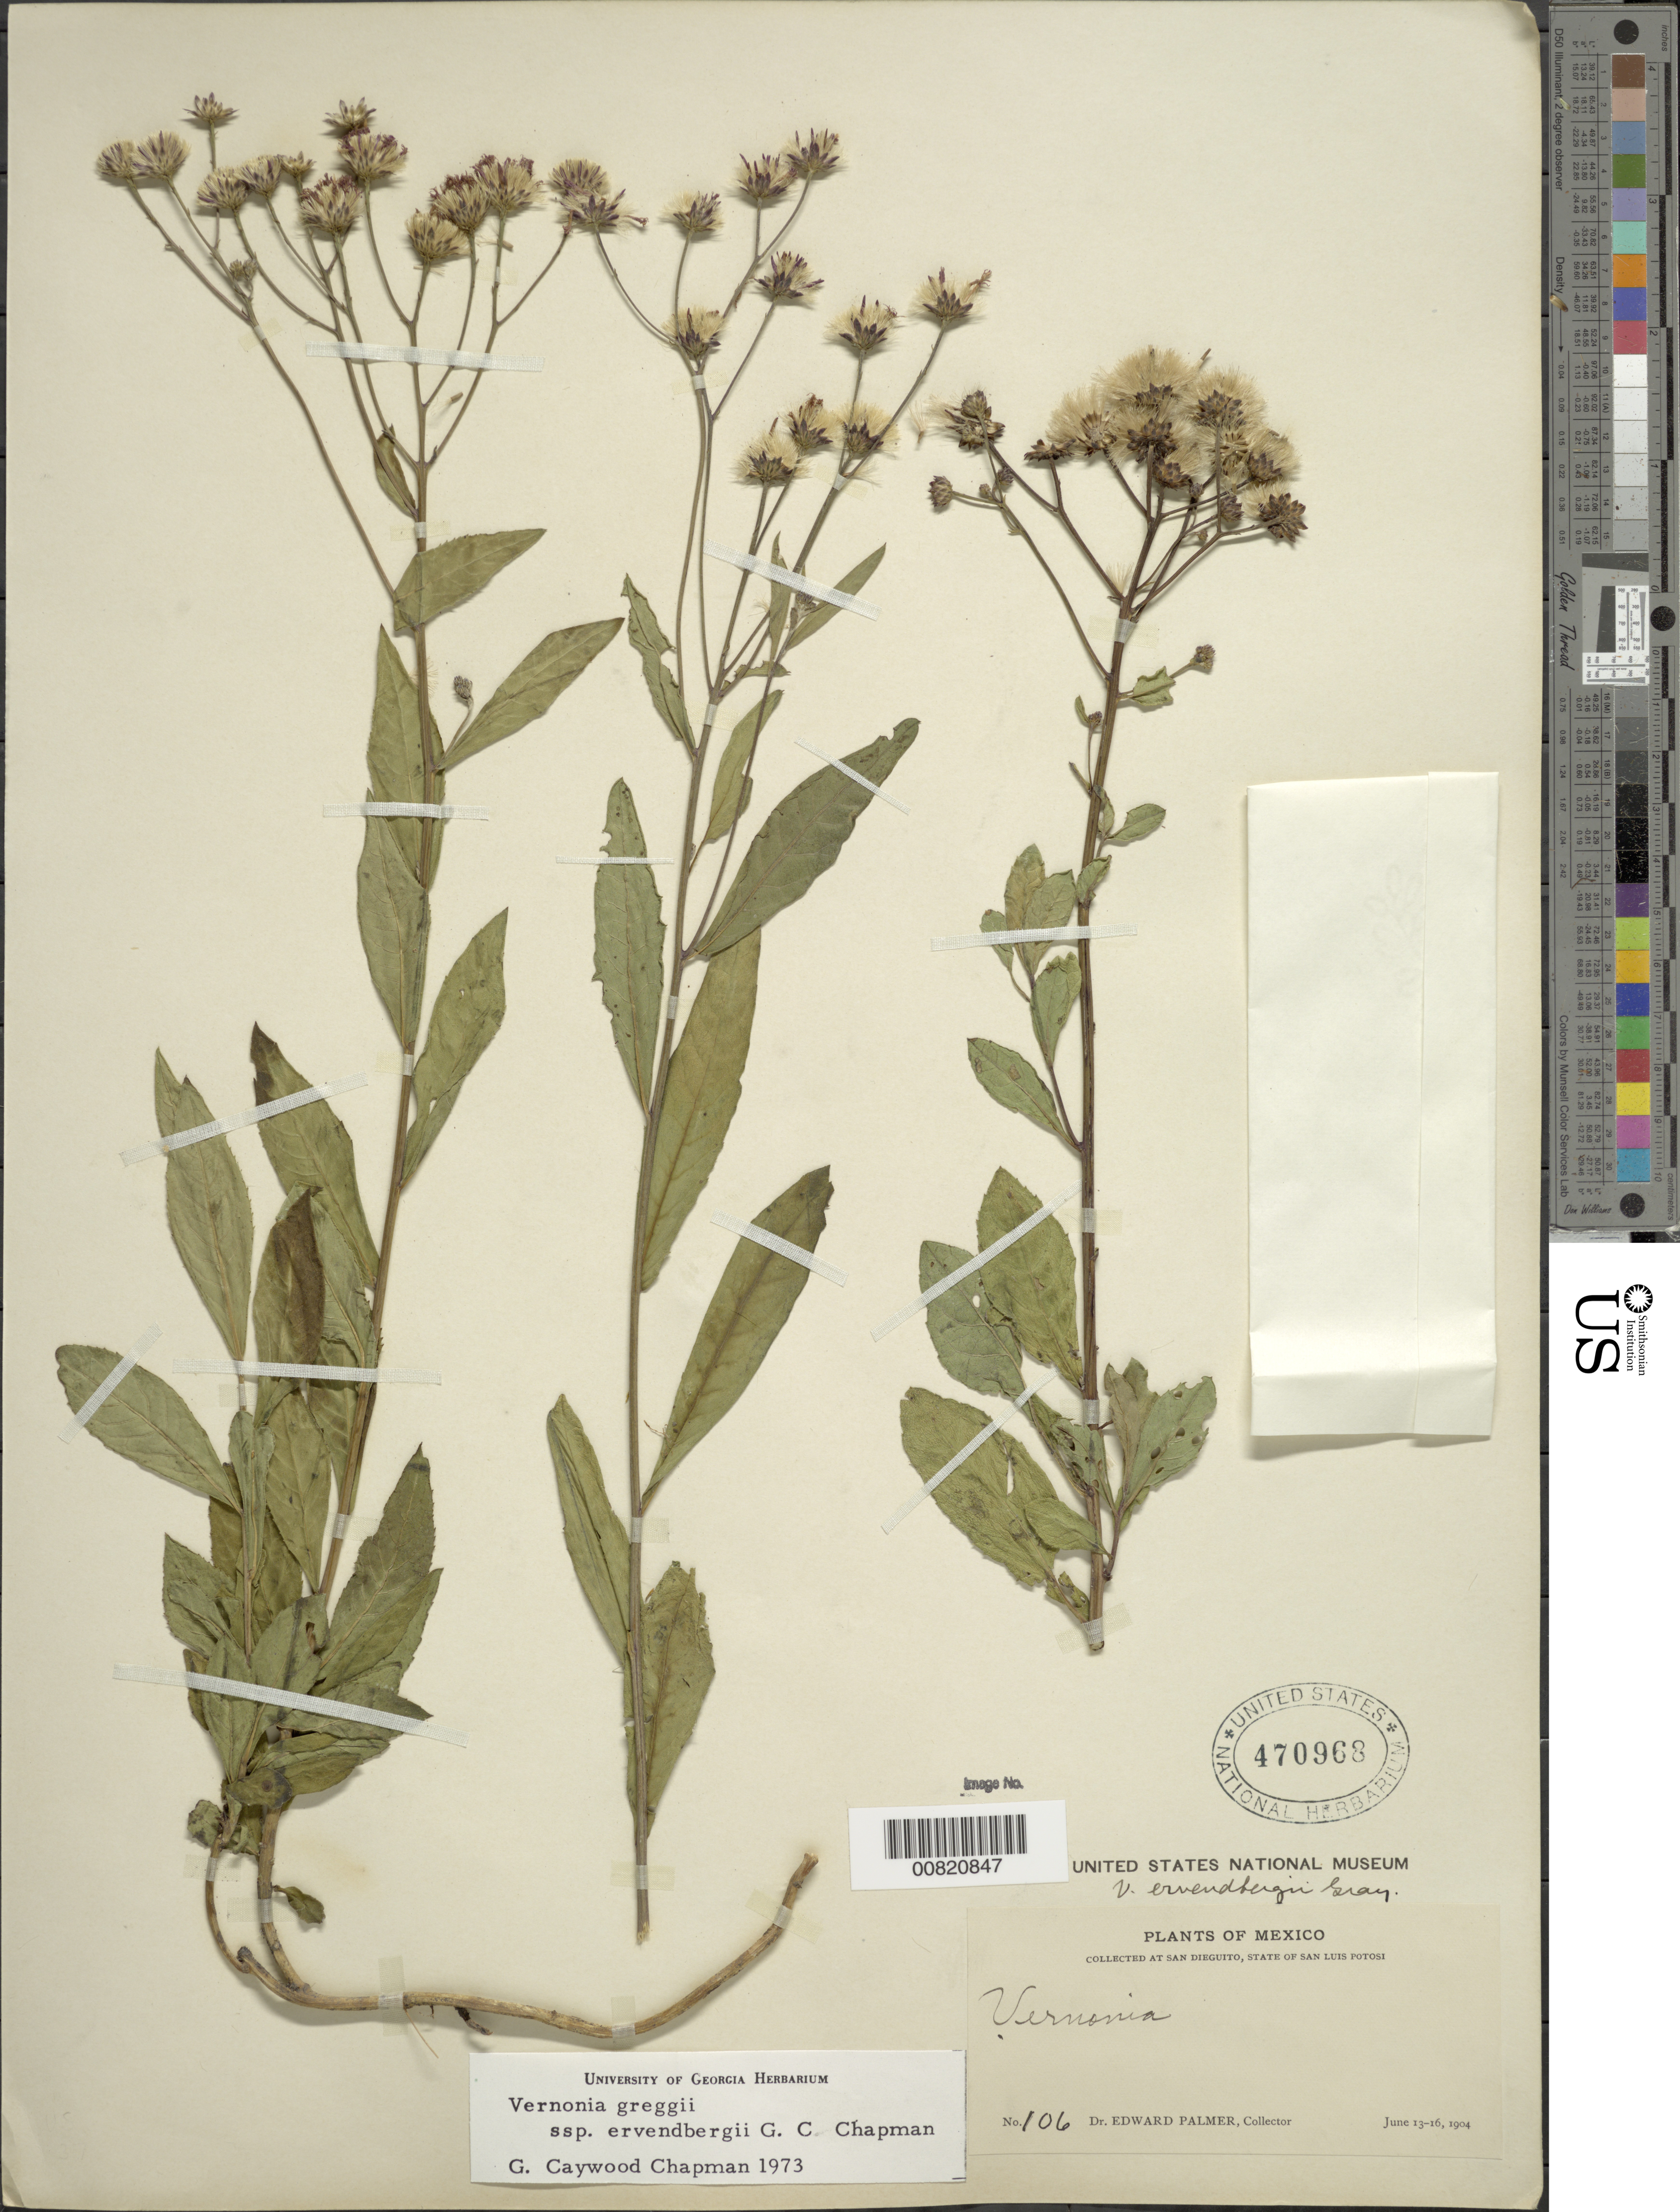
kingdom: Plantae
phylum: Tracheophyta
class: Magnoliopsida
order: Asterales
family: Asteraceae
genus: Vernonia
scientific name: Vernonia greggii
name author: A. Gray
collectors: E. Palmer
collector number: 106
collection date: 1904-06-13/1904-06-16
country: Mexico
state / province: San Luis Potosí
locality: San Dieguito, State of San Luis Potosí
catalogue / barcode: US 470968